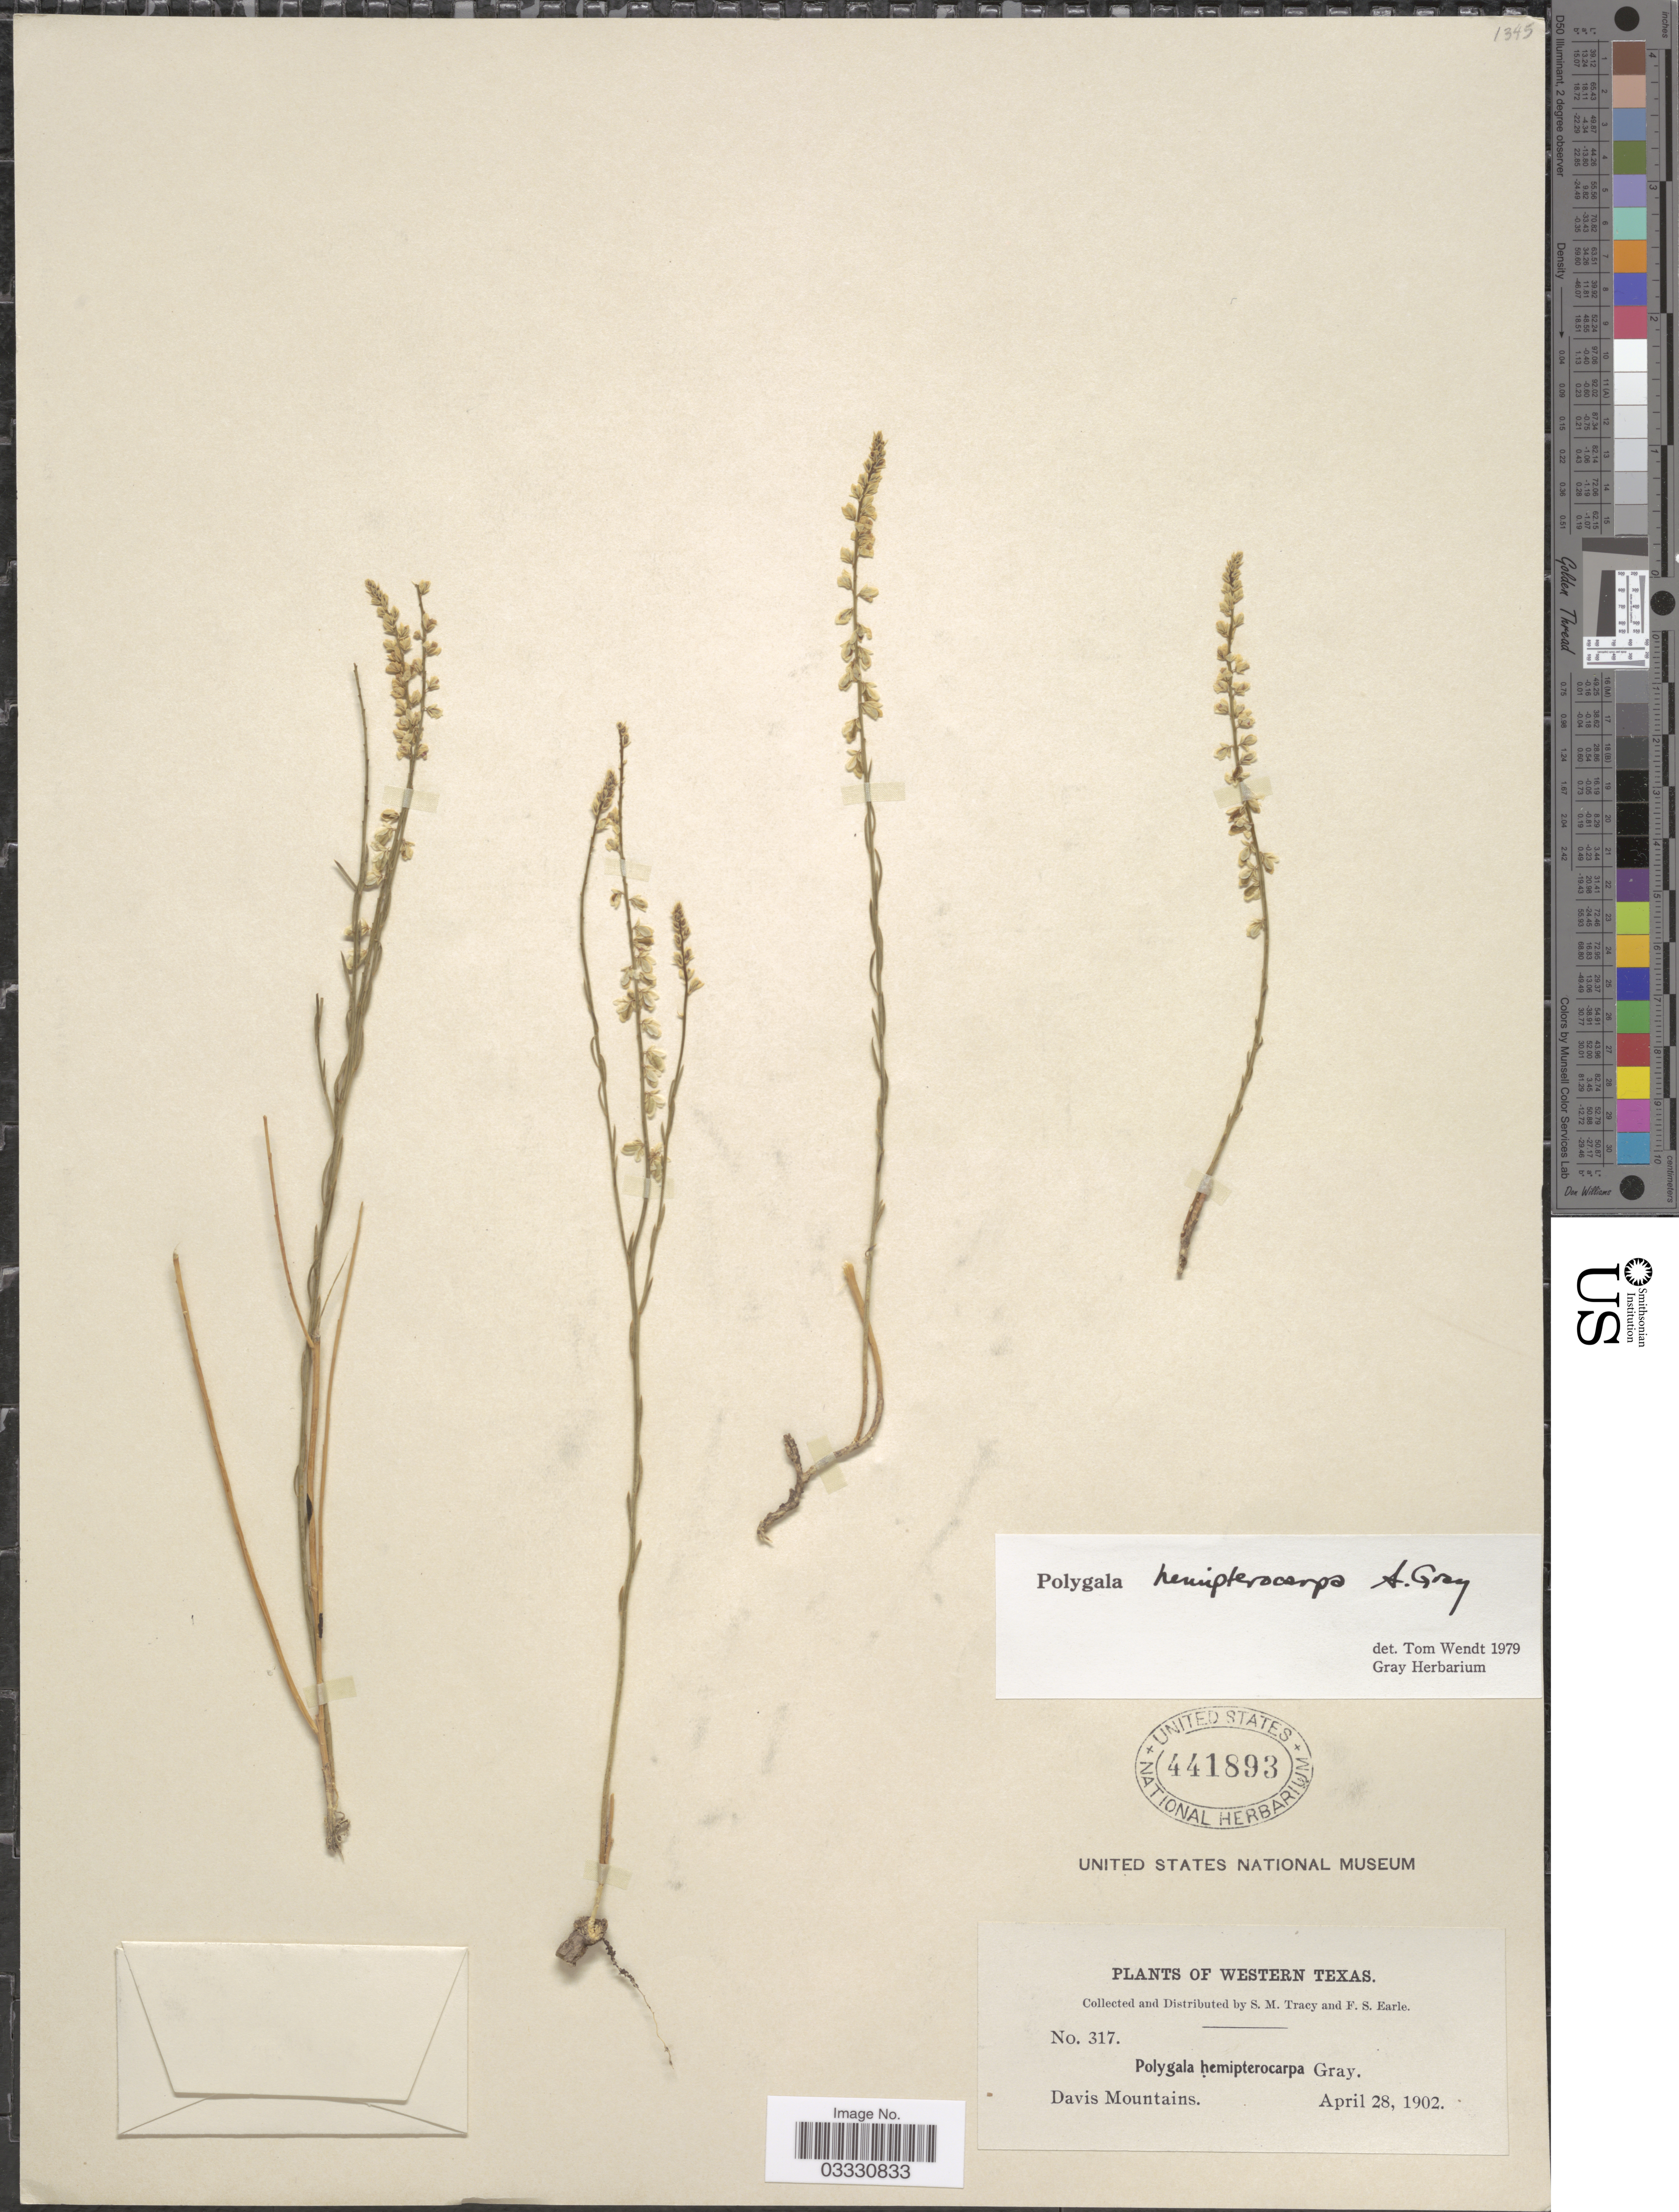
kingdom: Plantae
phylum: Tracheophyta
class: Magnoliopsida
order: Fabales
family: Polygalaceae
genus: Polygala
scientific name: Polygala hemipterocarpa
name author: A. Gray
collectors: S. M. Tracy & F. S. Earle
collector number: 317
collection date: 1902-04-28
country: United States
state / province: Texas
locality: Western Texas. Davis Mountains.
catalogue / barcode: US 441893